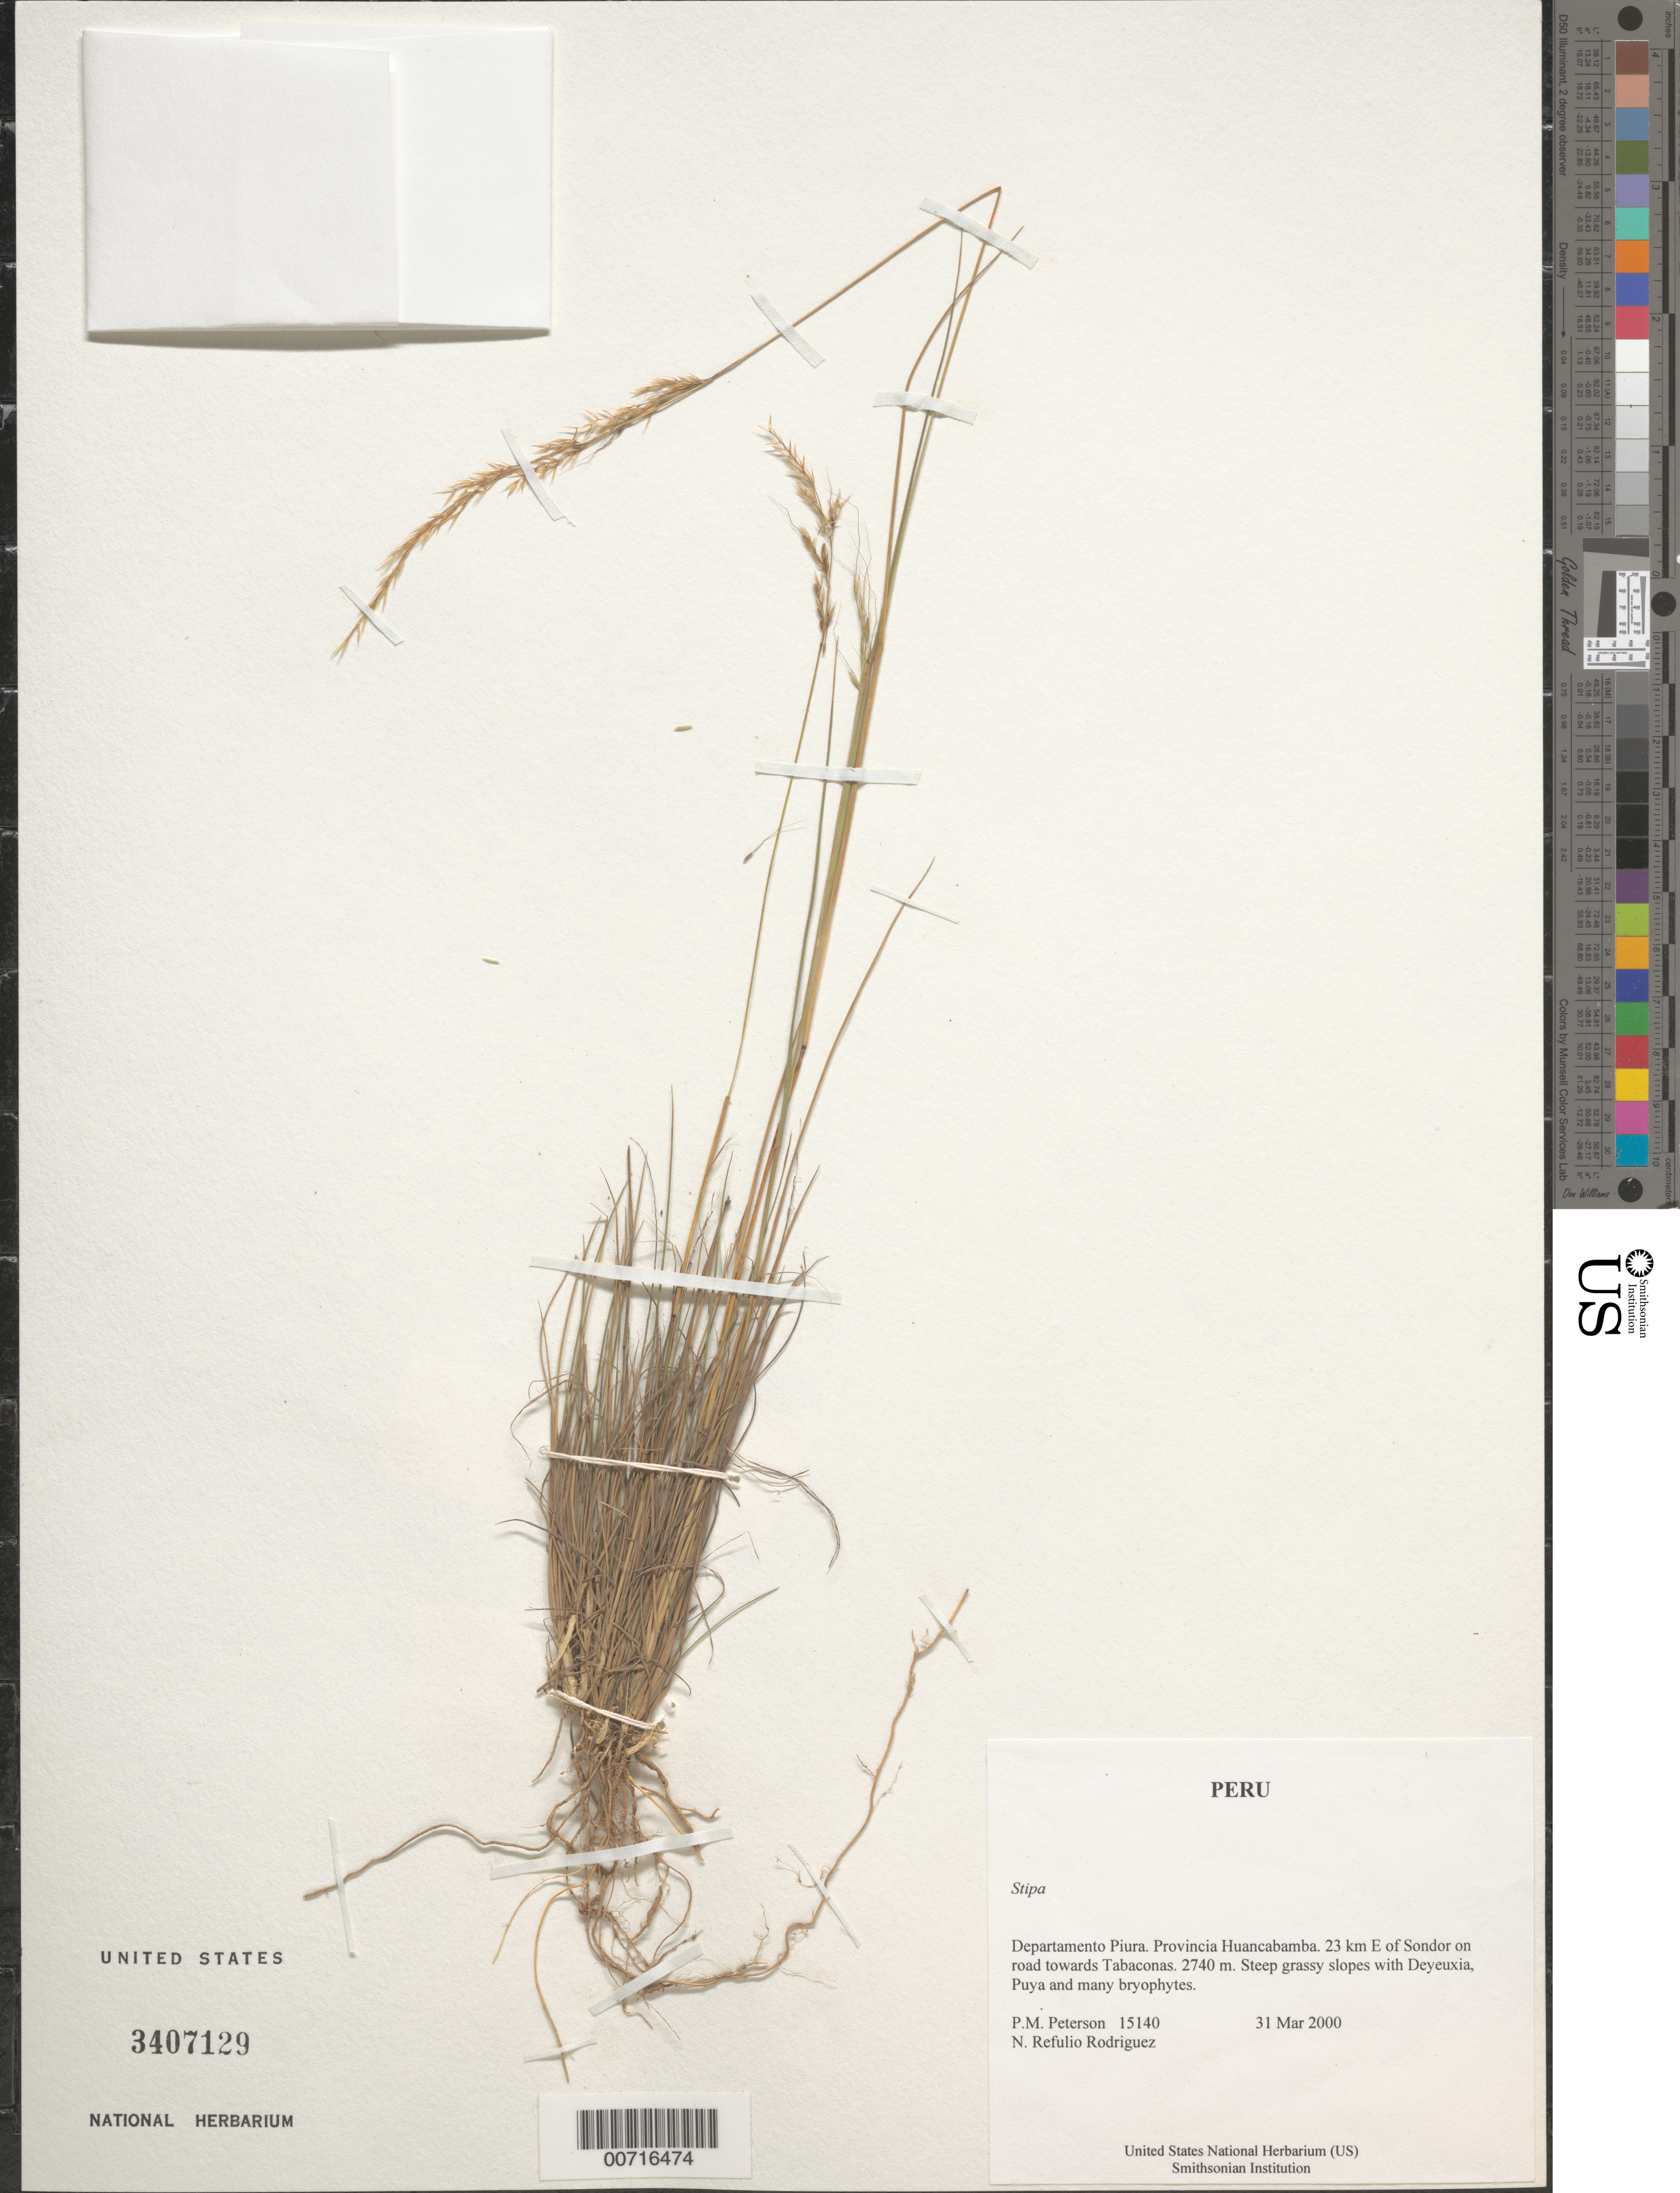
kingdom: Plantae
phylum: Tracheophyta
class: Liliopsida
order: Poales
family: Poaceae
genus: Stipa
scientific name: Stipa sp.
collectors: P. M. Peterson & N. Refulio-Rodríguez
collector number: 15140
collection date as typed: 31 Mar 2000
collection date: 2000-03-31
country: Peru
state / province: Piura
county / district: Huancabamba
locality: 23 km E of Sondor on road towards Tabaconas.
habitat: Steep grassy slopes with Deyeuxia, Puya and many bryophytes.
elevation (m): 2740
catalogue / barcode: US 3407129